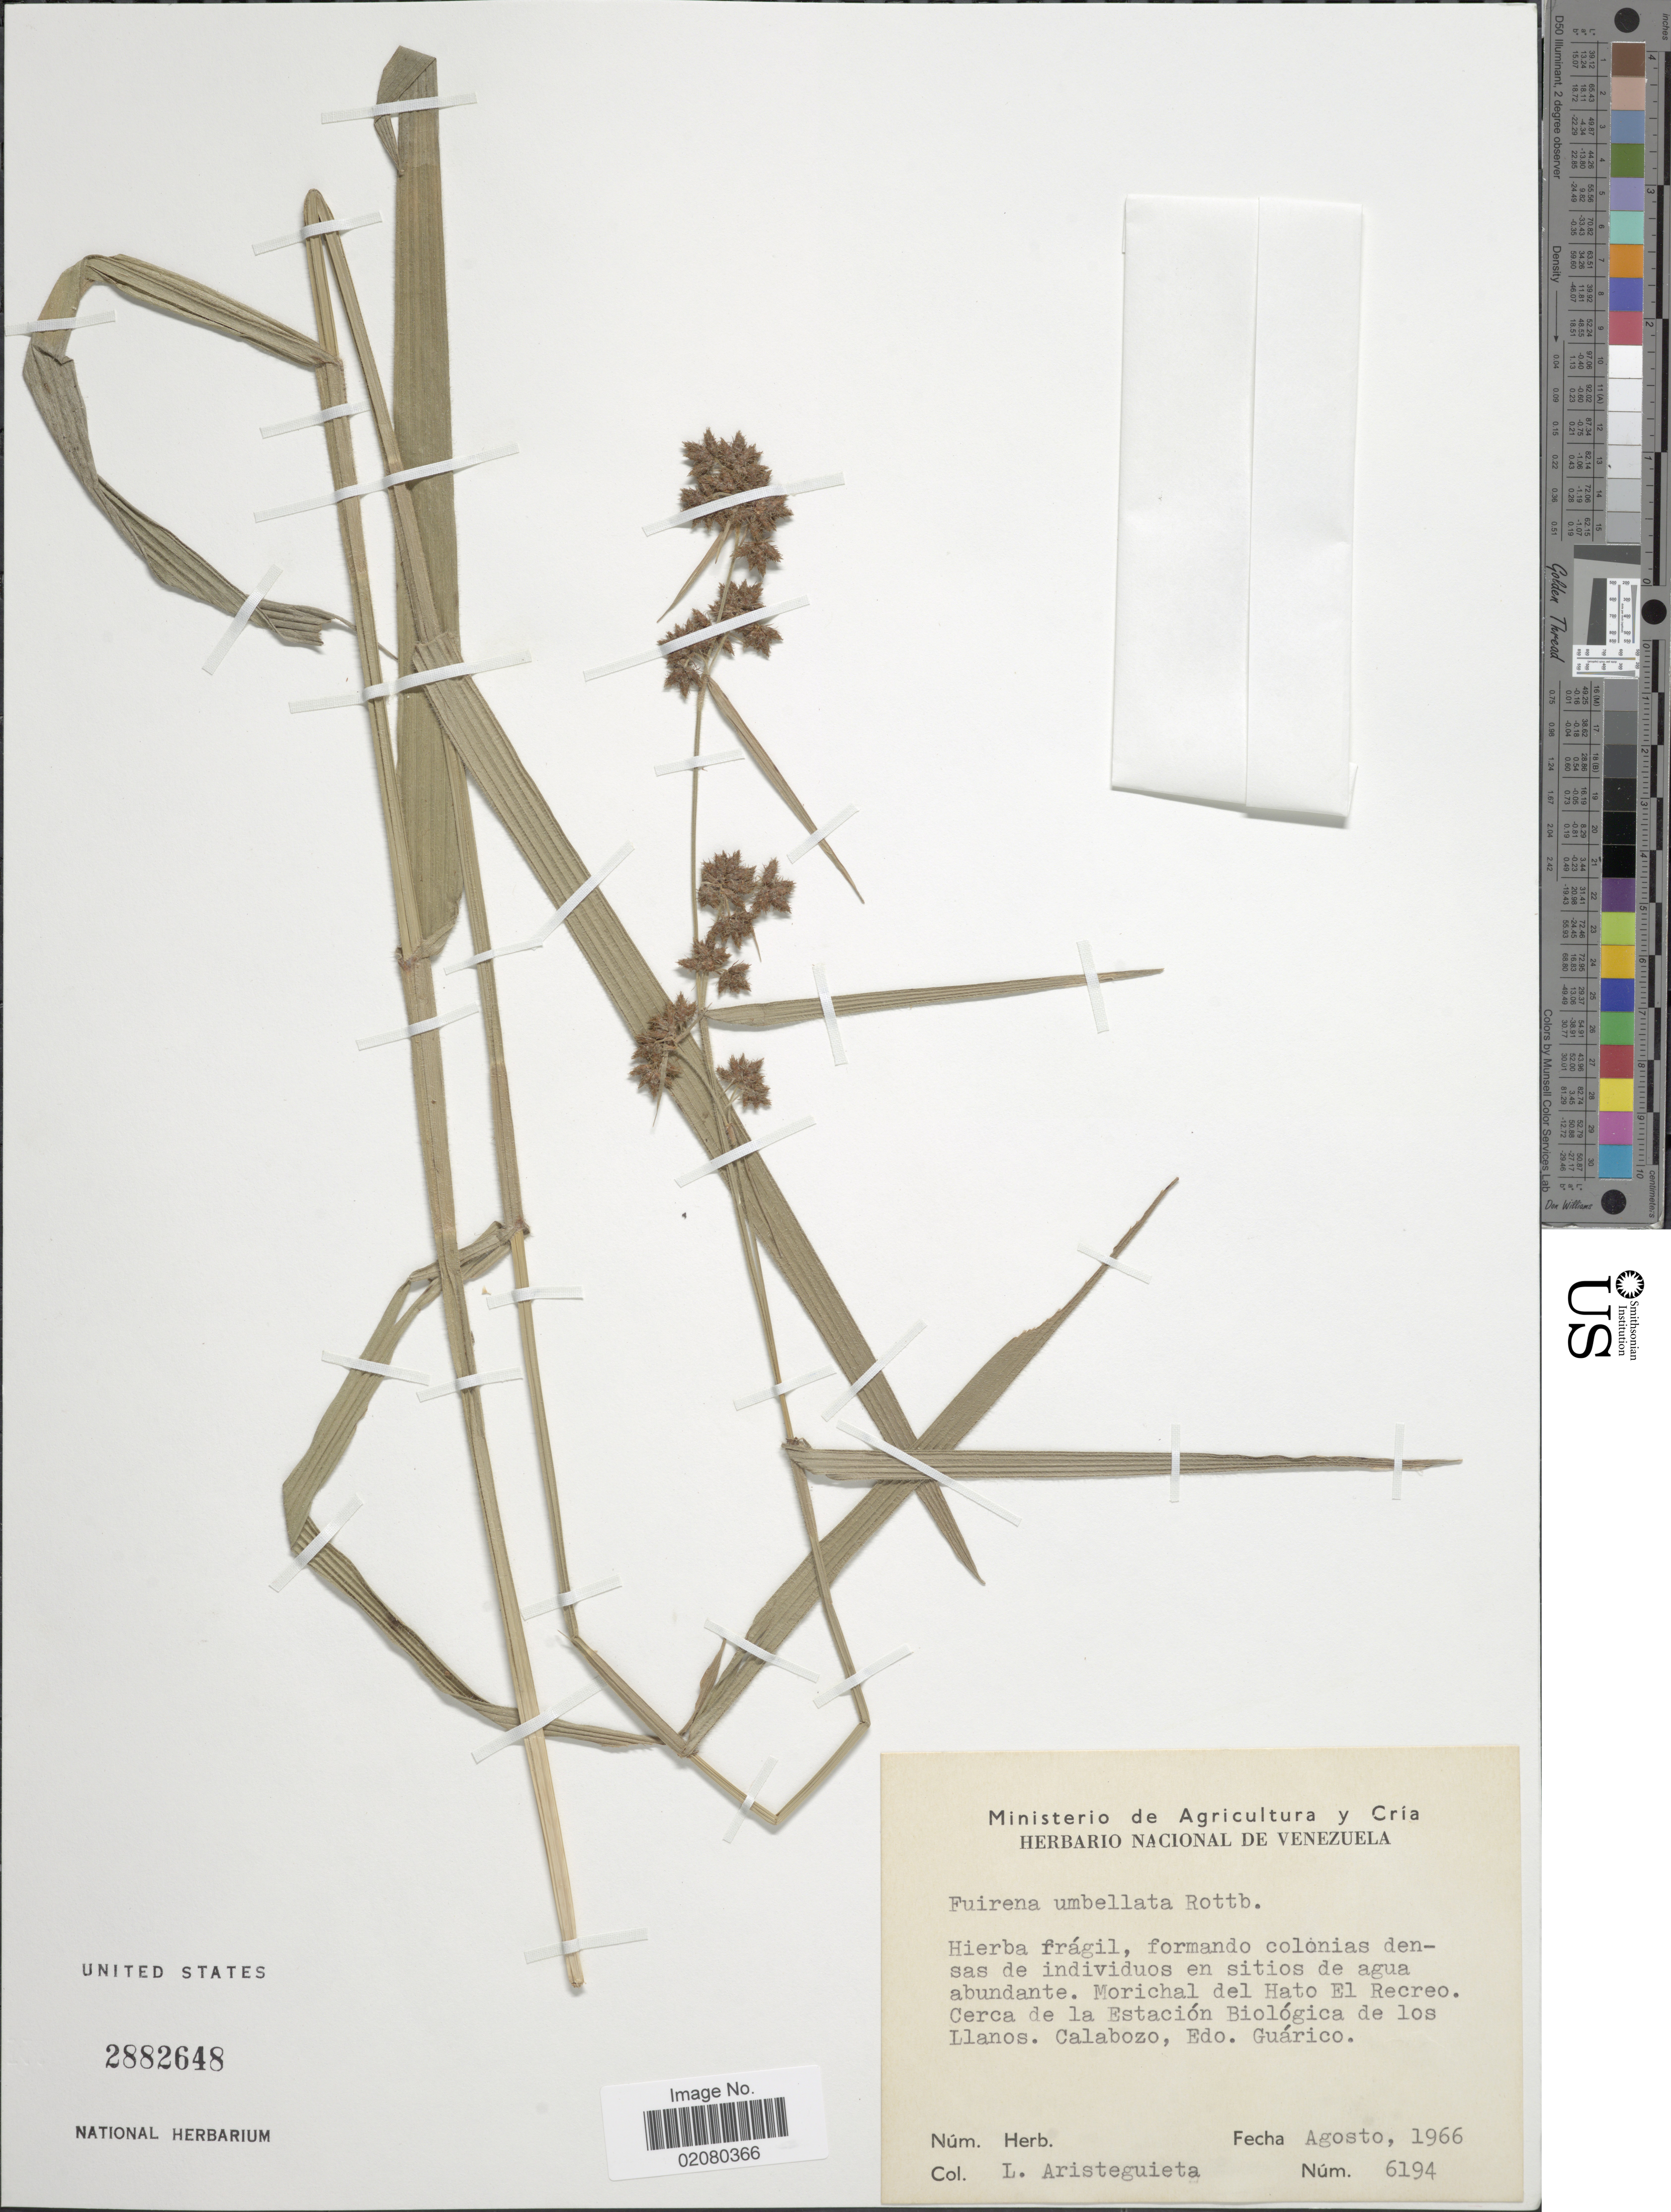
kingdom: Plantae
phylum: Tracheophyta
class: Liliopsida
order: Poales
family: Cyperaceae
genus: Fuirena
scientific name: Fuirena umbellata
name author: Rottb.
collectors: L. Aristeguieta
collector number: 6194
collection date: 1966-08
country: Venezuela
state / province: Guárico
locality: Morichal del Hato El Recreo, Cerca de la Estacion Biologica de los Llanos, Calabozo.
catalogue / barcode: US 2882648